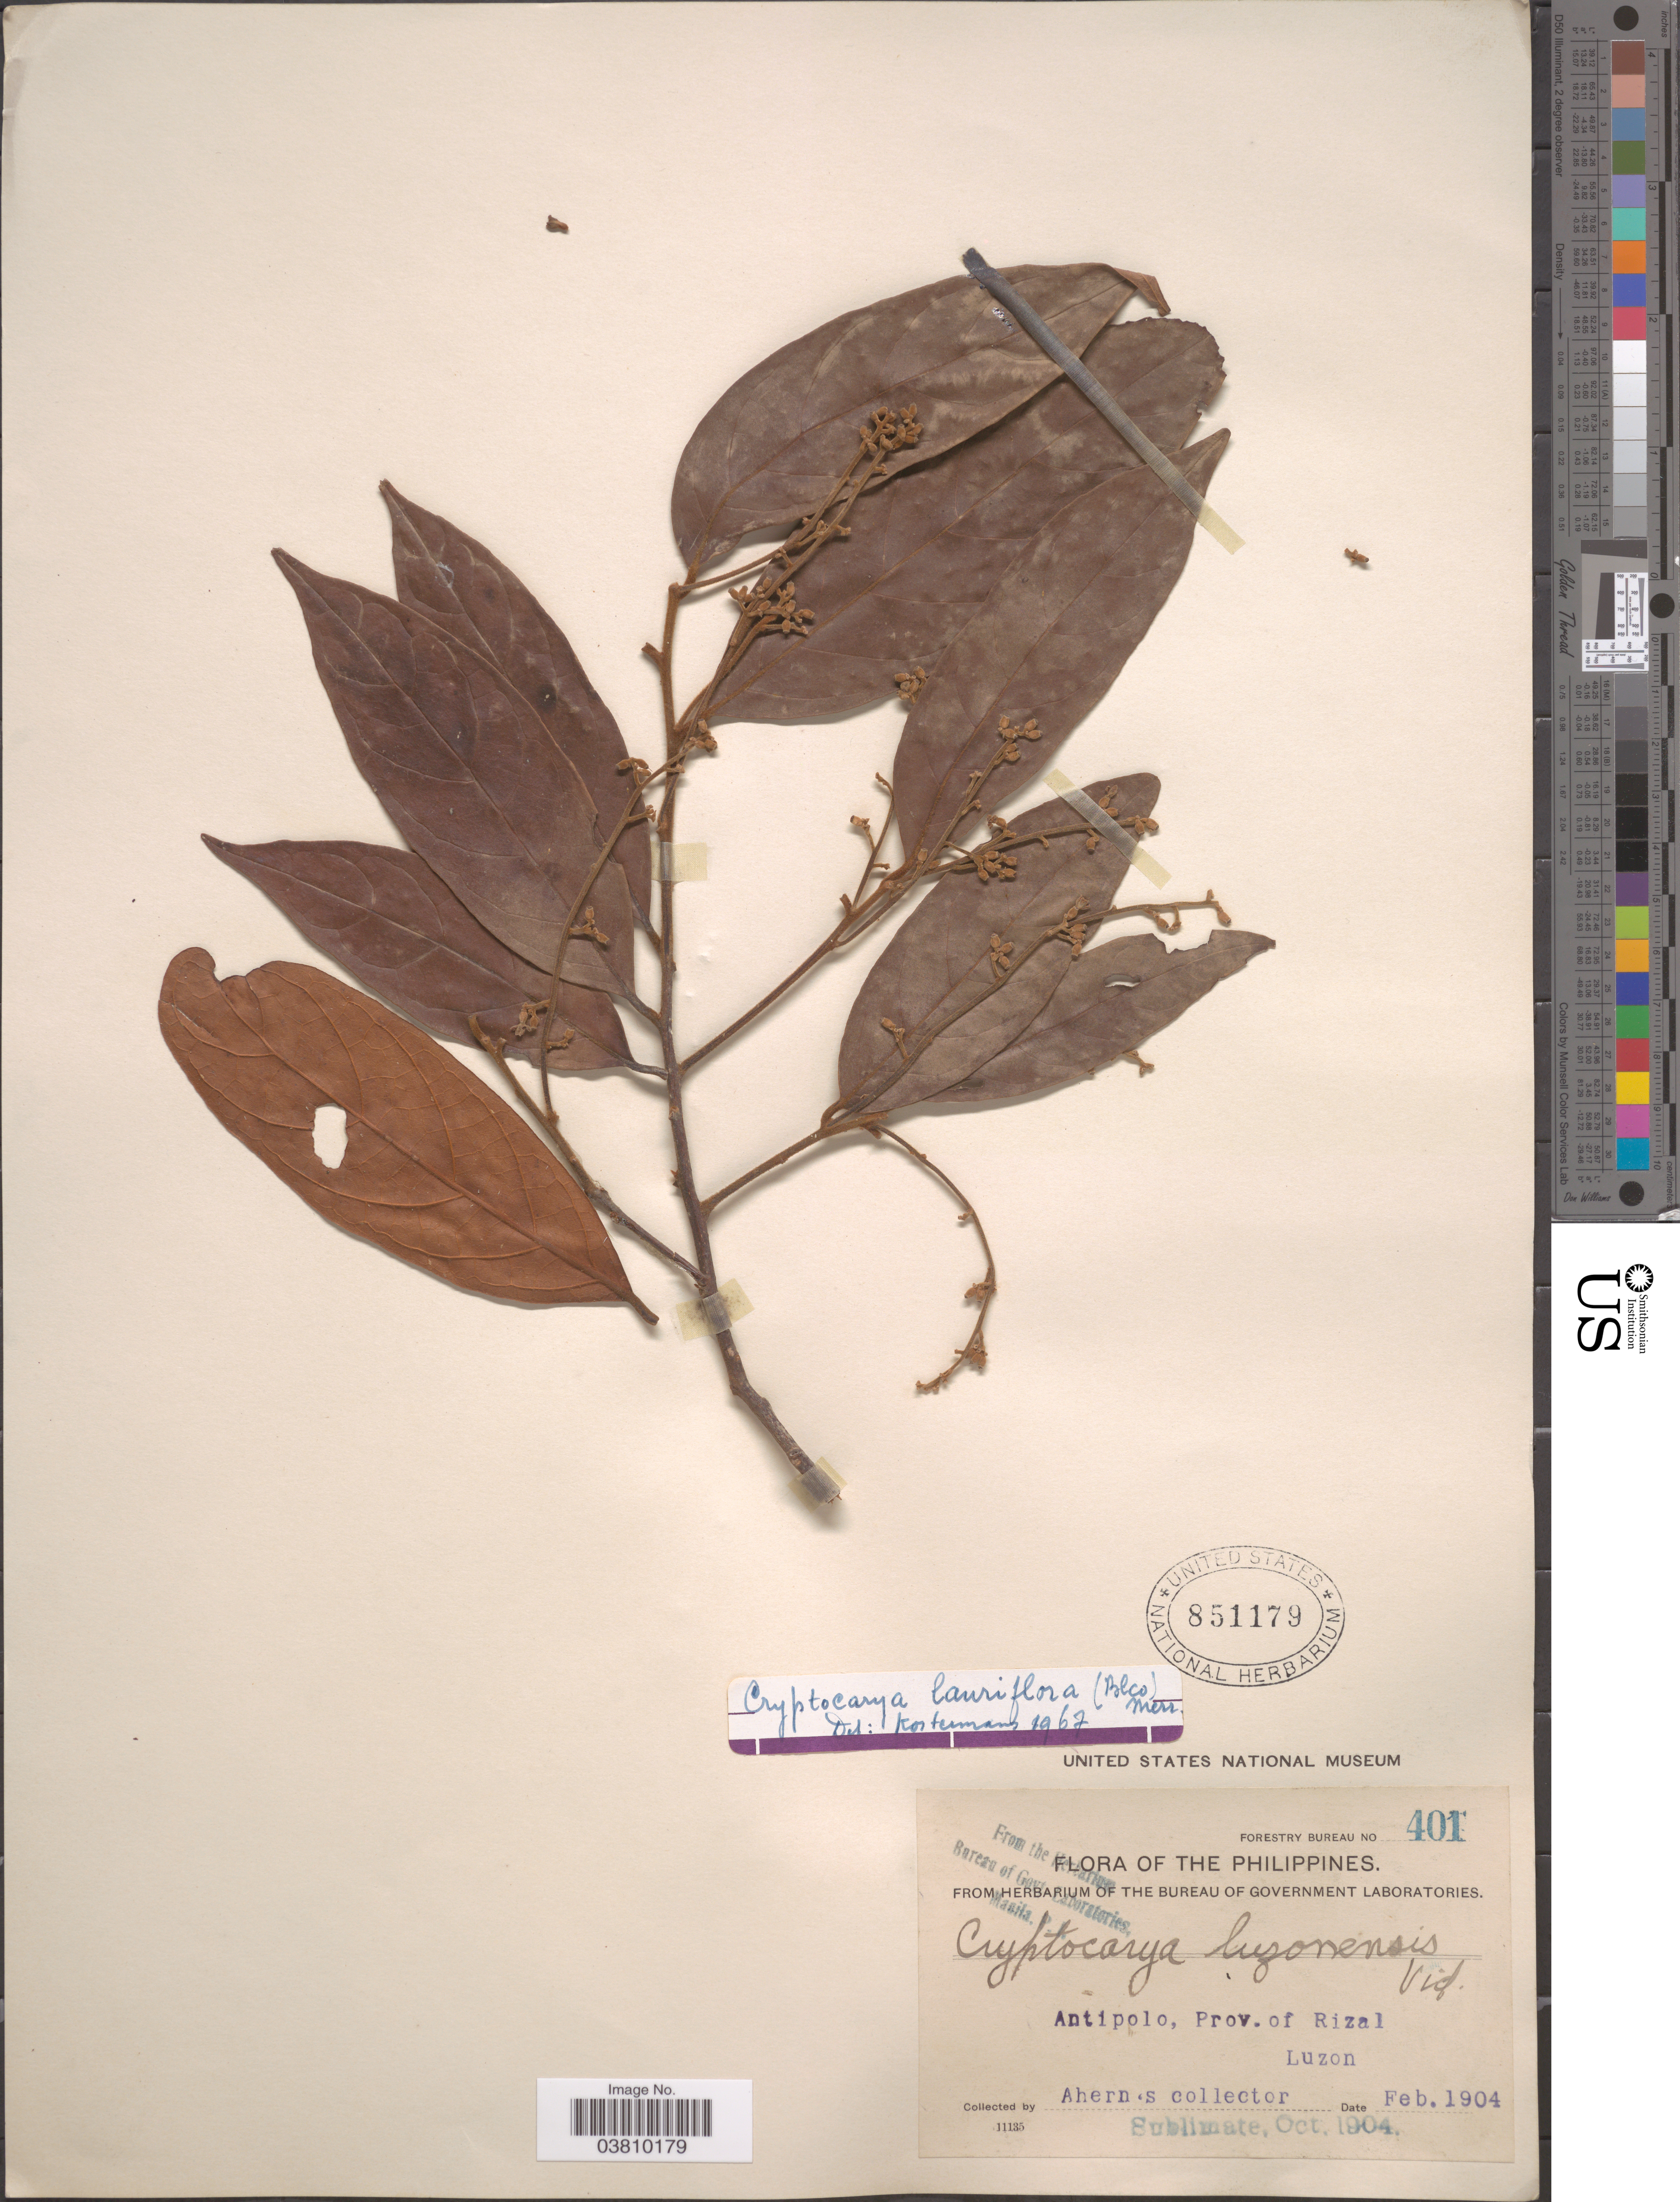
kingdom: Plantae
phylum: Tracheophyta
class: Magnoliopsida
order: Laurales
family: Lauraceae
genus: Cryptocarya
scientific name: Cryptocarya lauriflora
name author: (Blanco) Merr.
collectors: Ahern's collector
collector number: Forestry Bureau 401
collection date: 1904-02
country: Philippines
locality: Antipolo, Prov. of Rizal, Luzon.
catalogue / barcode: US 851179